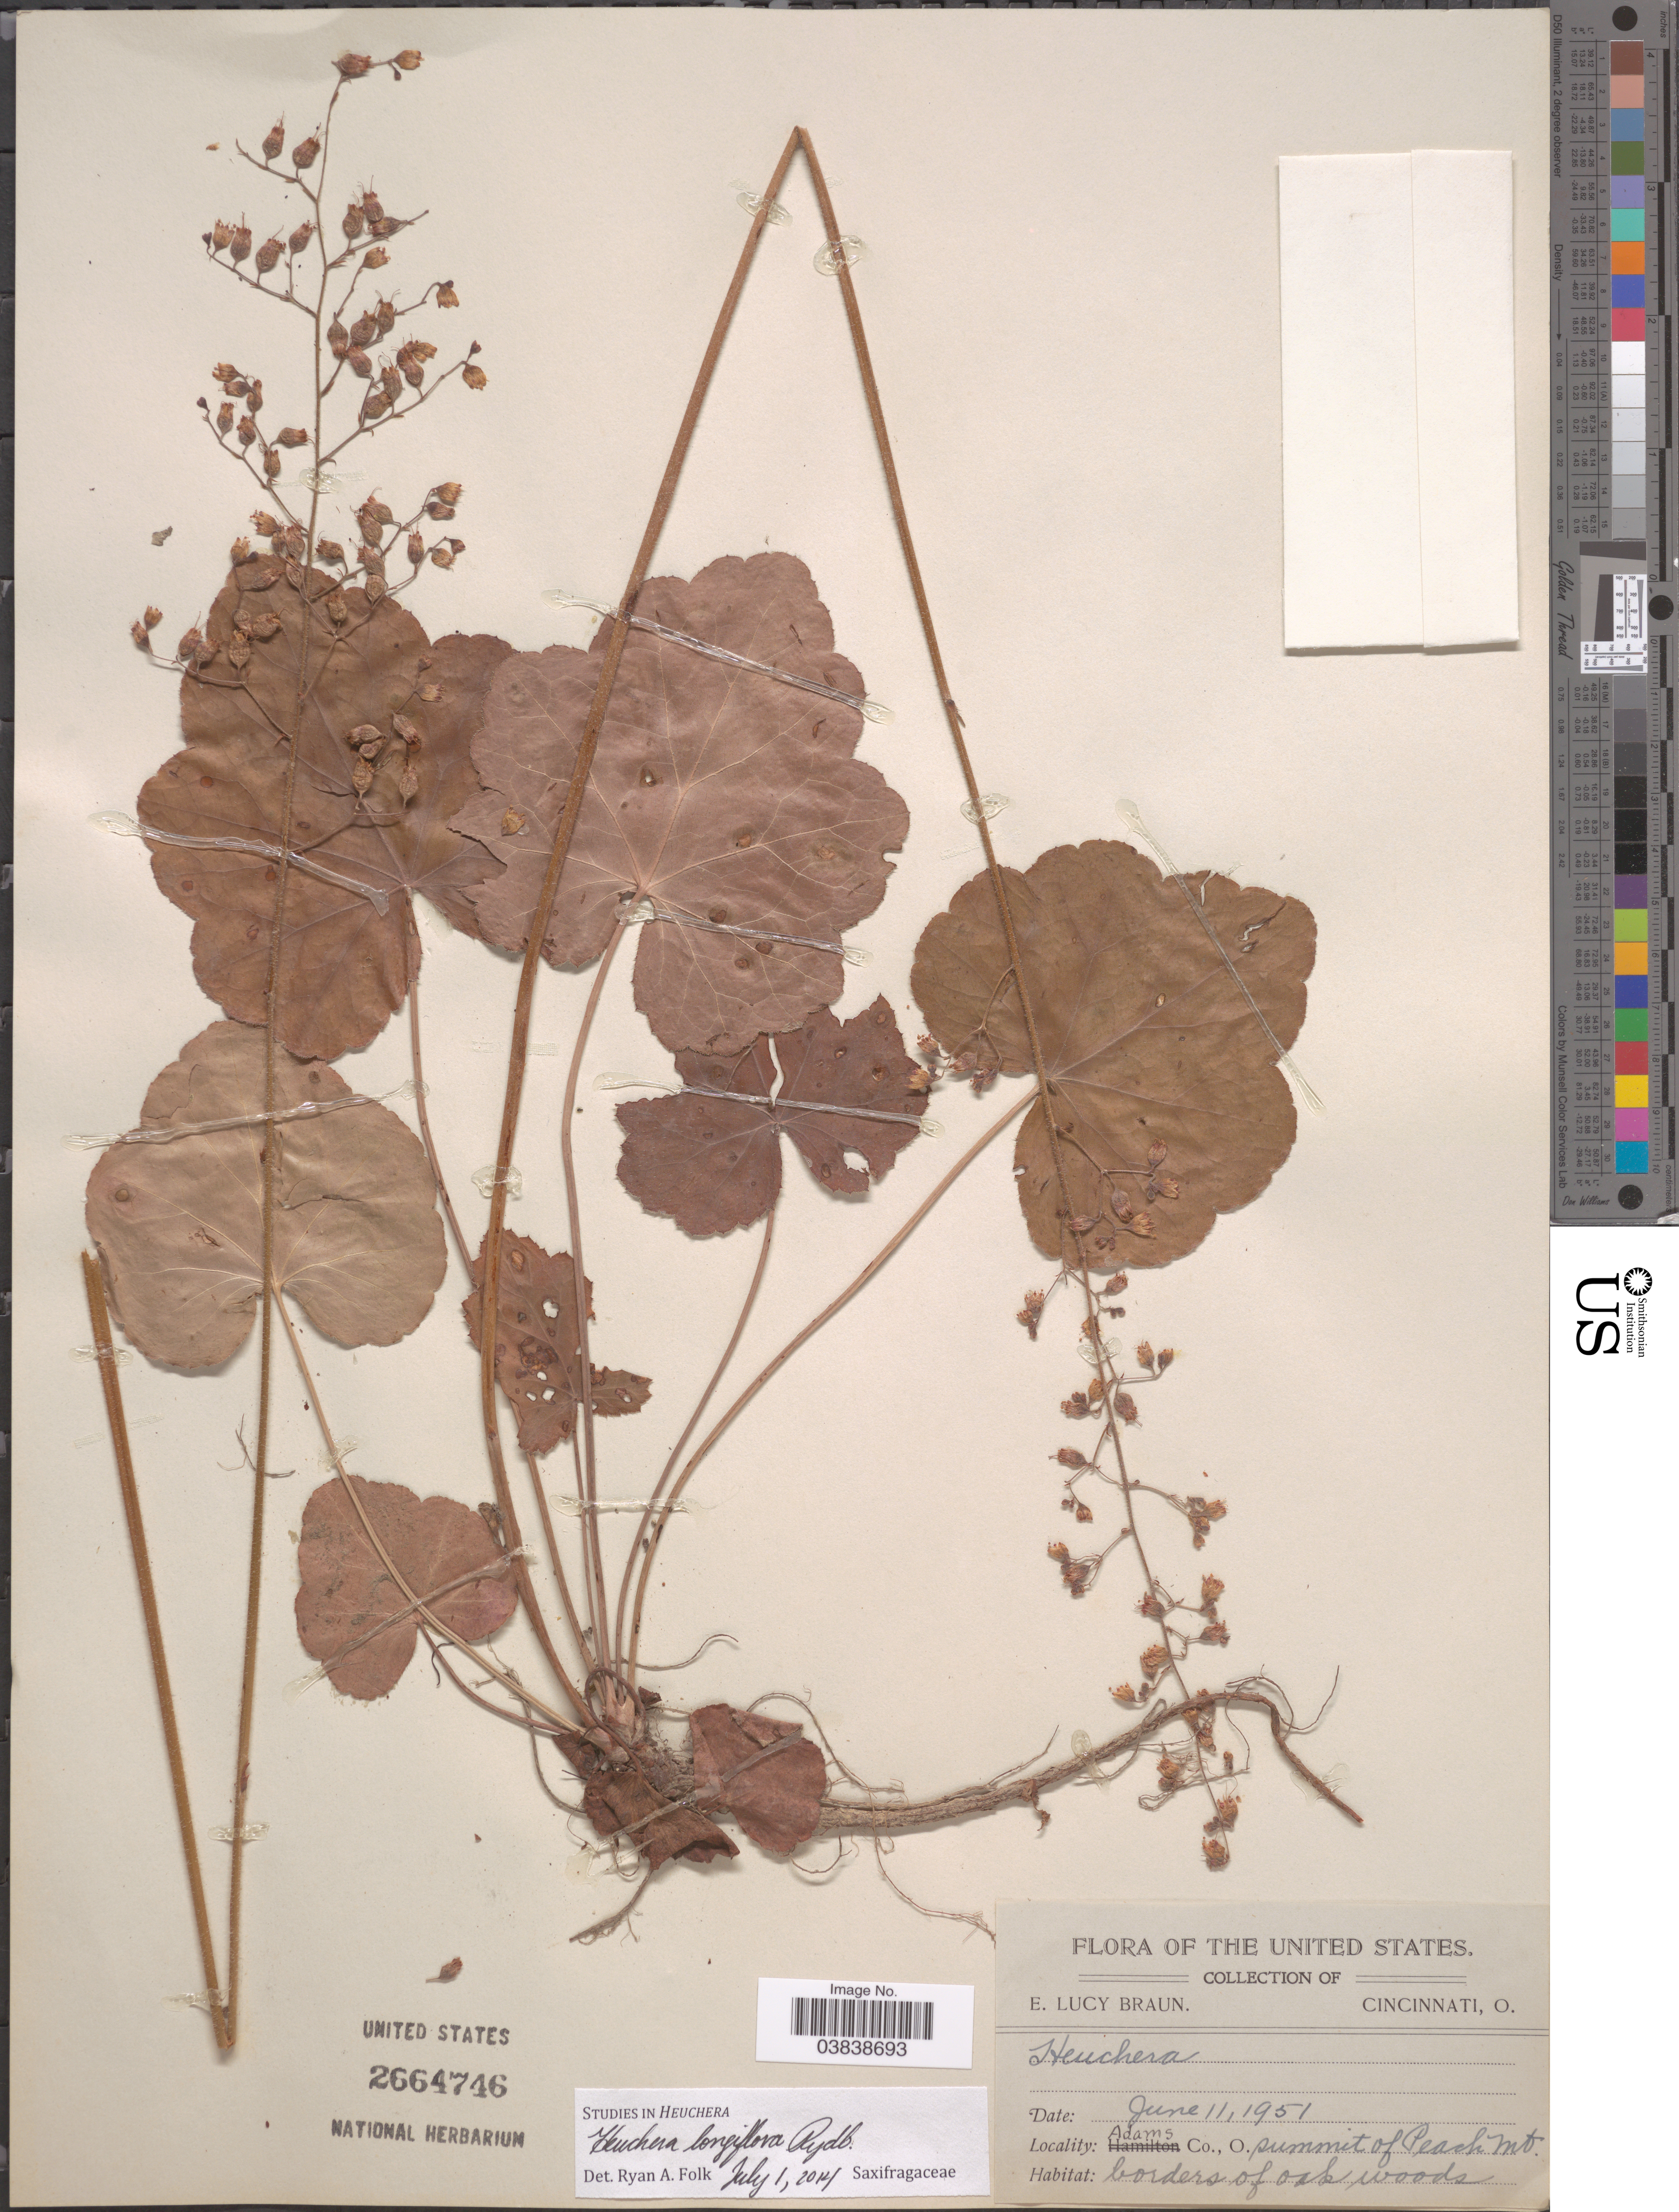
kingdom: Plantae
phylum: Tracheophyta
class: Magnoliopsida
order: Saxifragales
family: Saxifragaceae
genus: Heuchera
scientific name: Heuchera longiflora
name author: Rydb.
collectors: E. L. Braun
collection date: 1951-06-11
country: United States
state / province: Ohio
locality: Adams Co., summit of Peach Mt.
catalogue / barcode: US 2664746